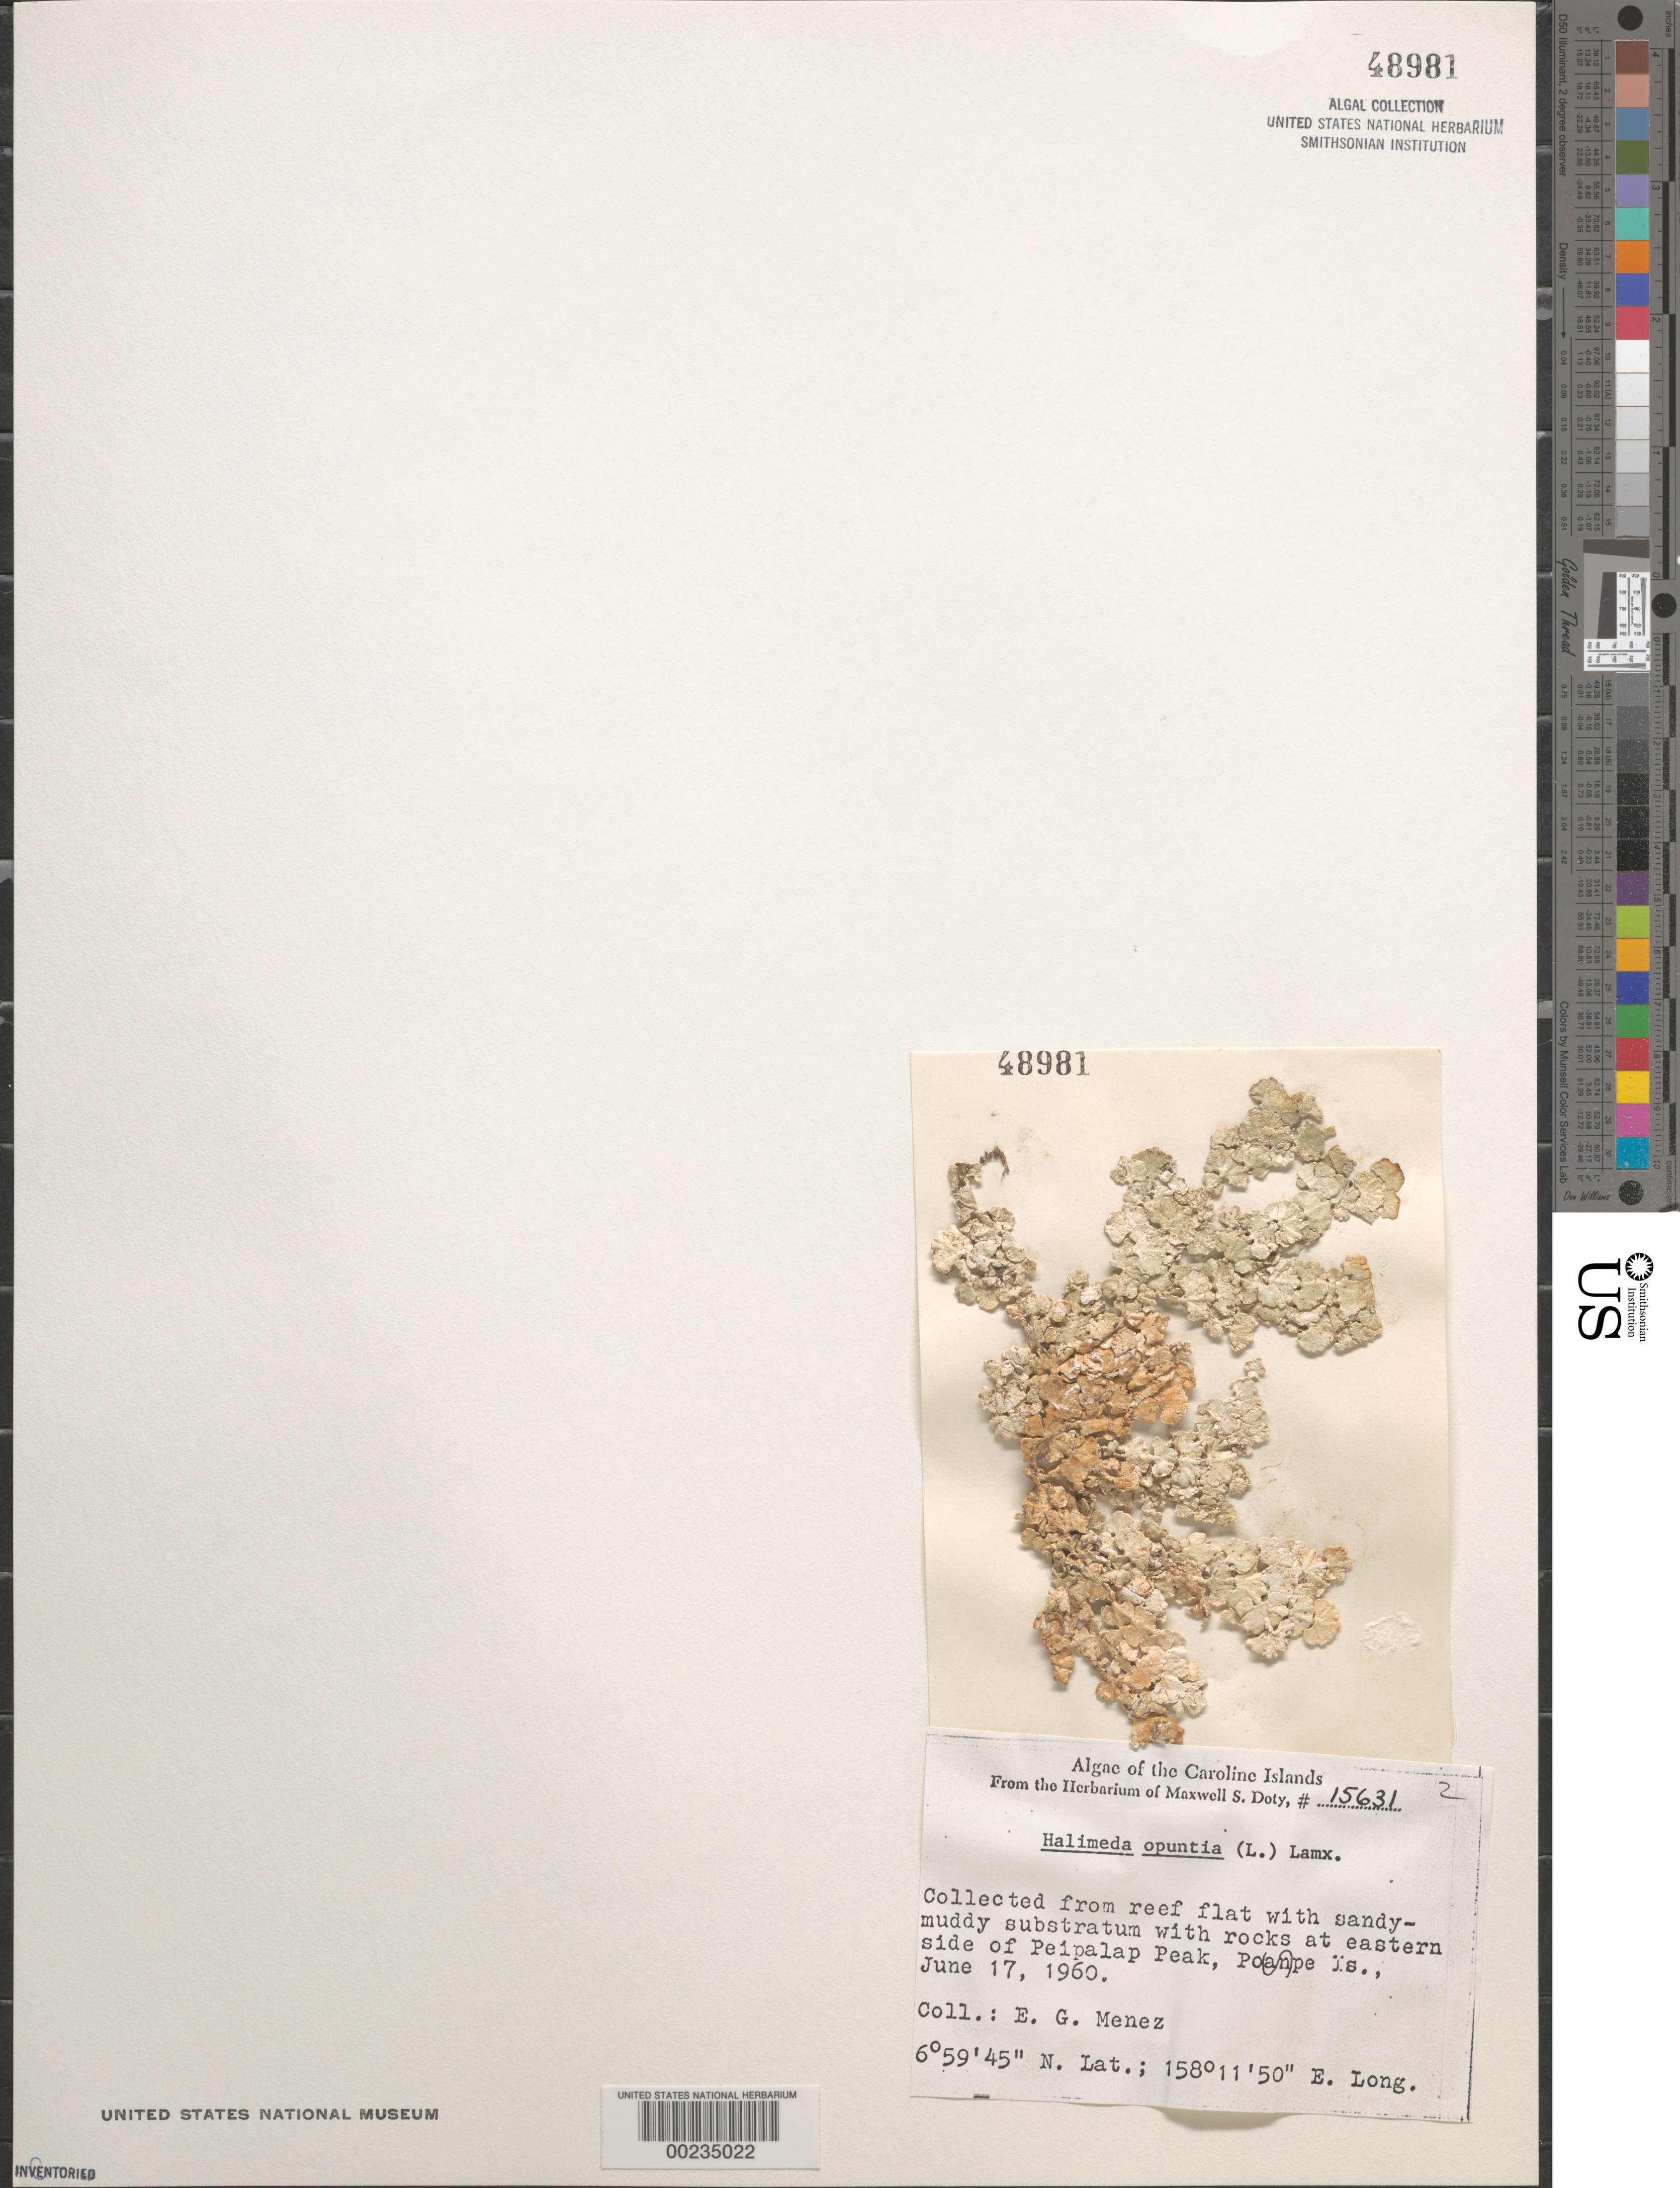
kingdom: Plantae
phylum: Chlorophyta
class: Ulvophyceae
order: Bryopsidales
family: Halimedaceae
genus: Halimeda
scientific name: Halimeda opuntia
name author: (L.) J.V.Lamouroux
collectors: Meñez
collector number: MSD 15631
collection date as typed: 17 Jun 1960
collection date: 1960-06-17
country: Micronesia, Federated States of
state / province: Pohnpei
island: Pohnpei [Ponape]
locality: Peipalap Peak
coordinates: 6 59' 45" N, 158 11' 50" E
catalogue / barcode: US 48981